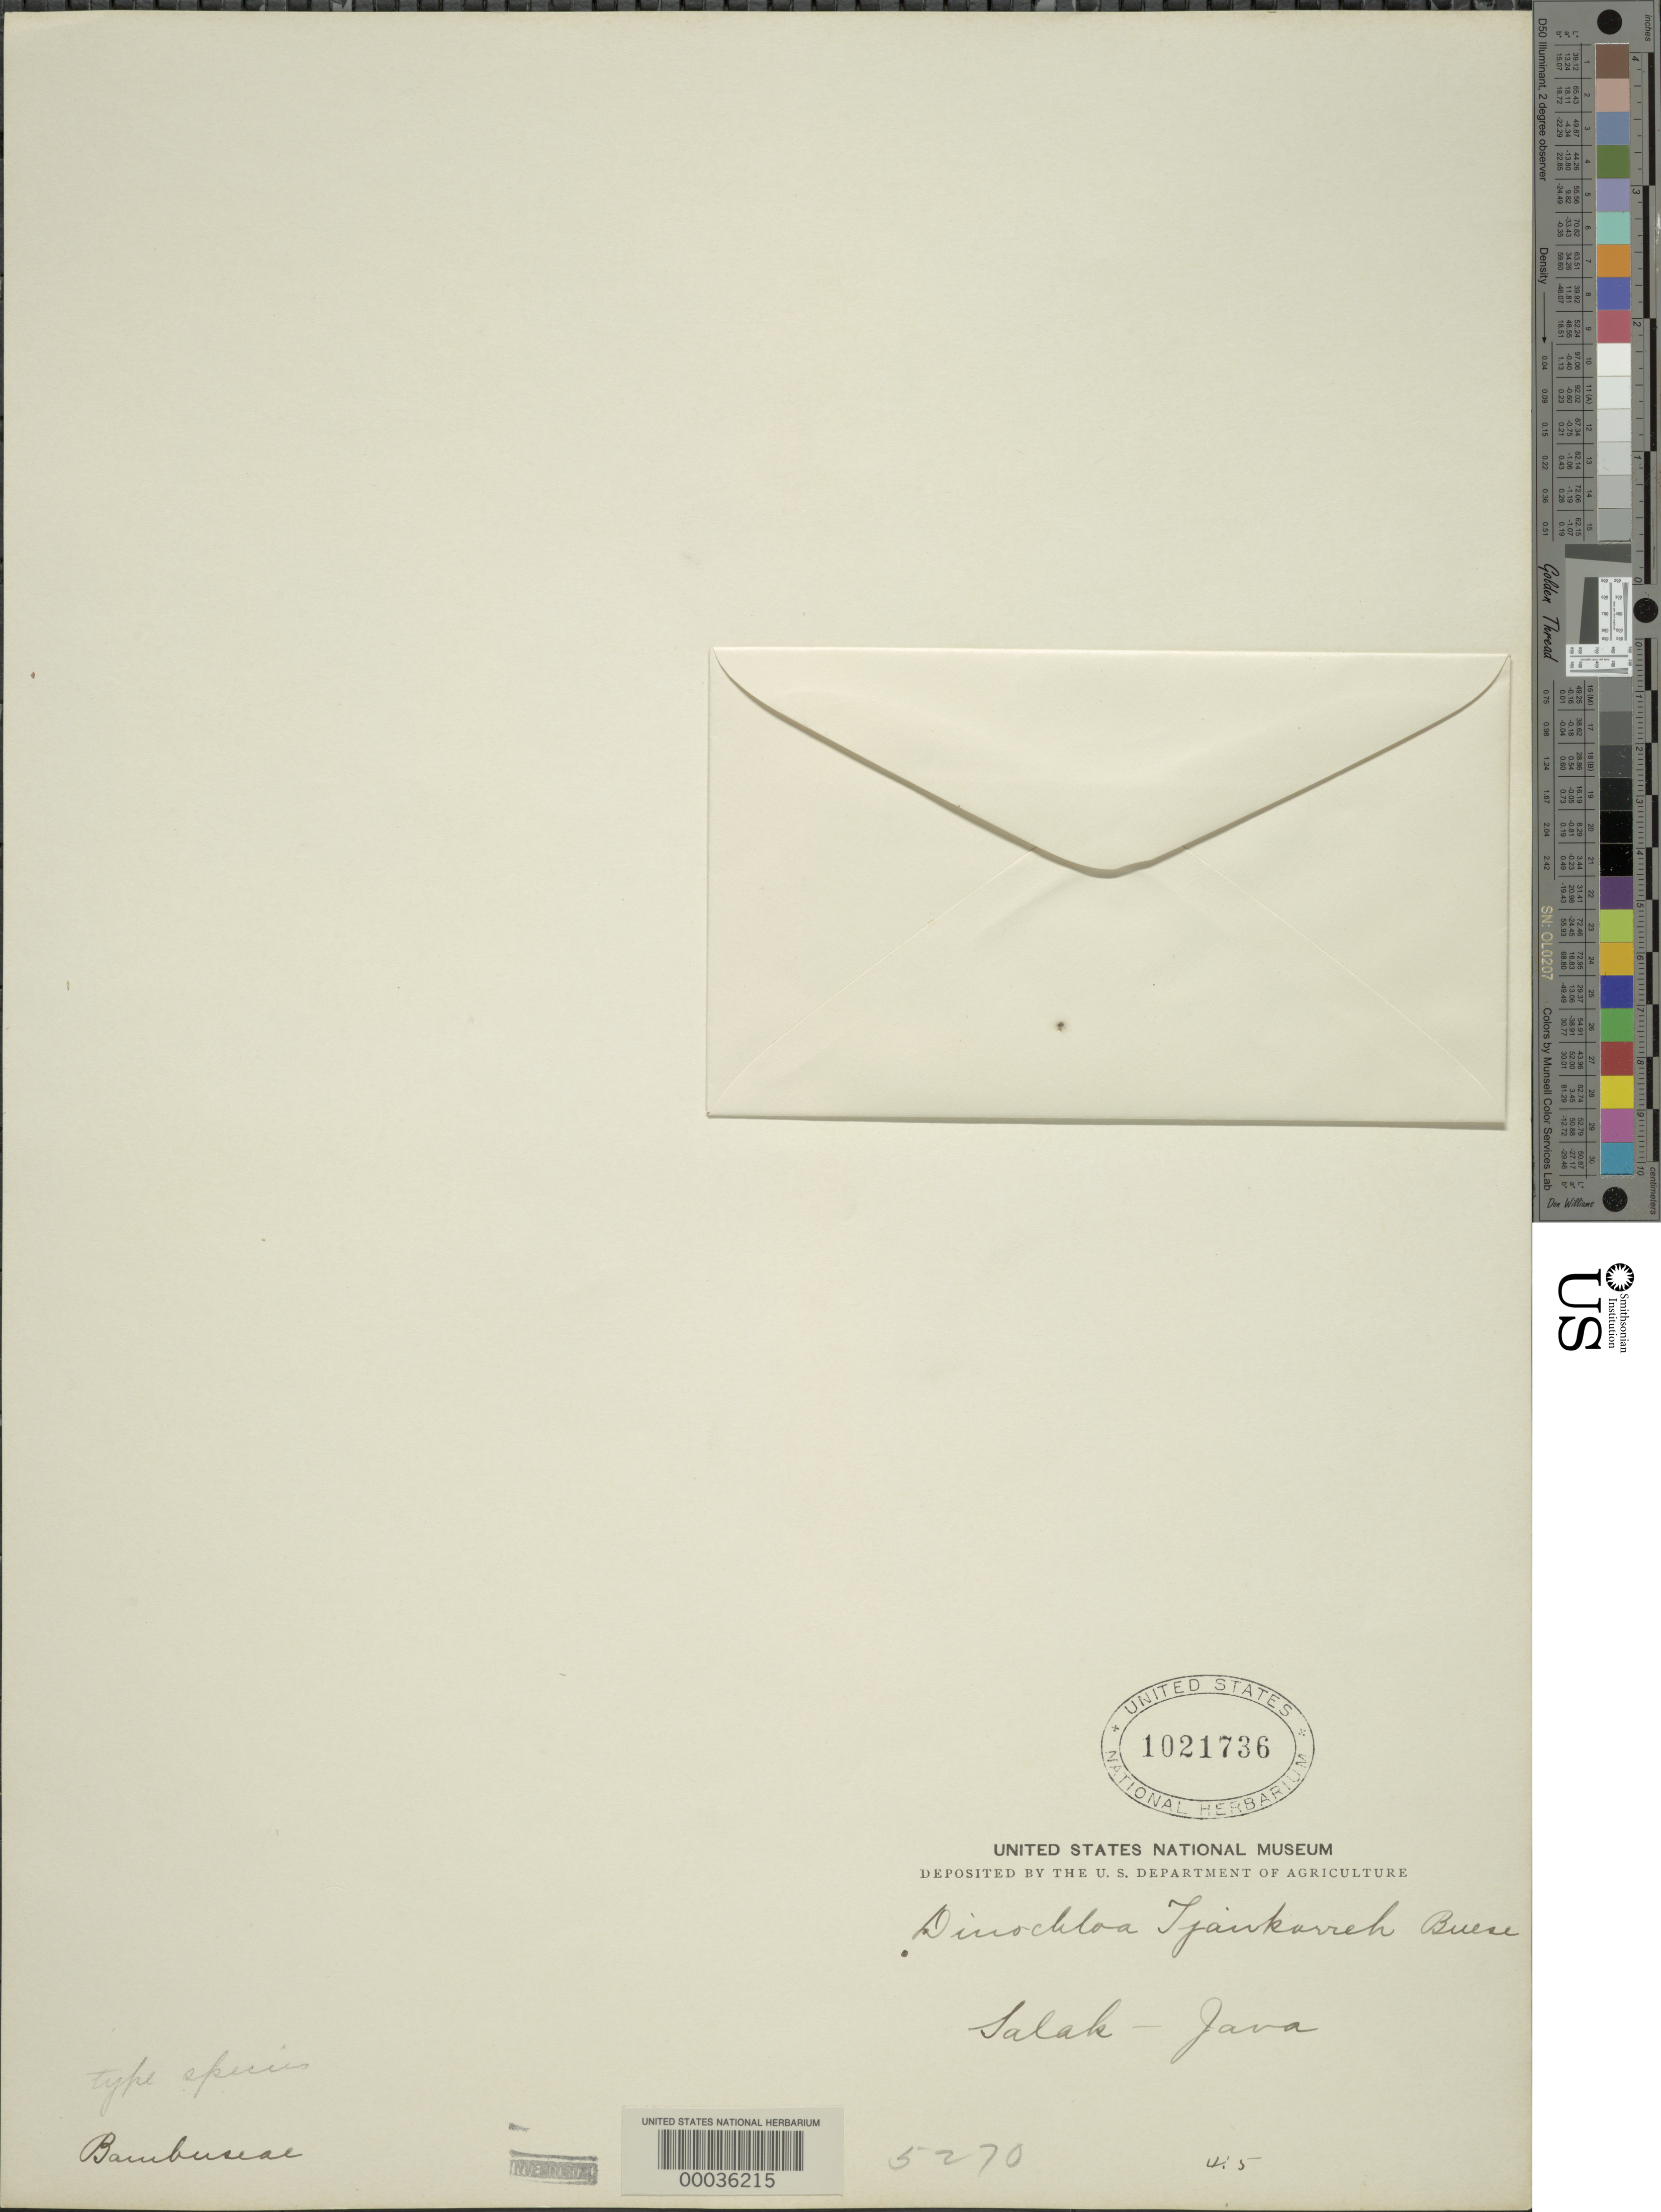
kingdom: Plantae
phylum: Tracheophyta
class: Liliopsida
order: Poales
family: Poaceae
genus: Dinochloa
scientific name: Dinochloa tjairkarreh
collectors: H. Haskel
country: Indonesia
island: Java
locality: Salak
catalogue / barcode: US 1021736